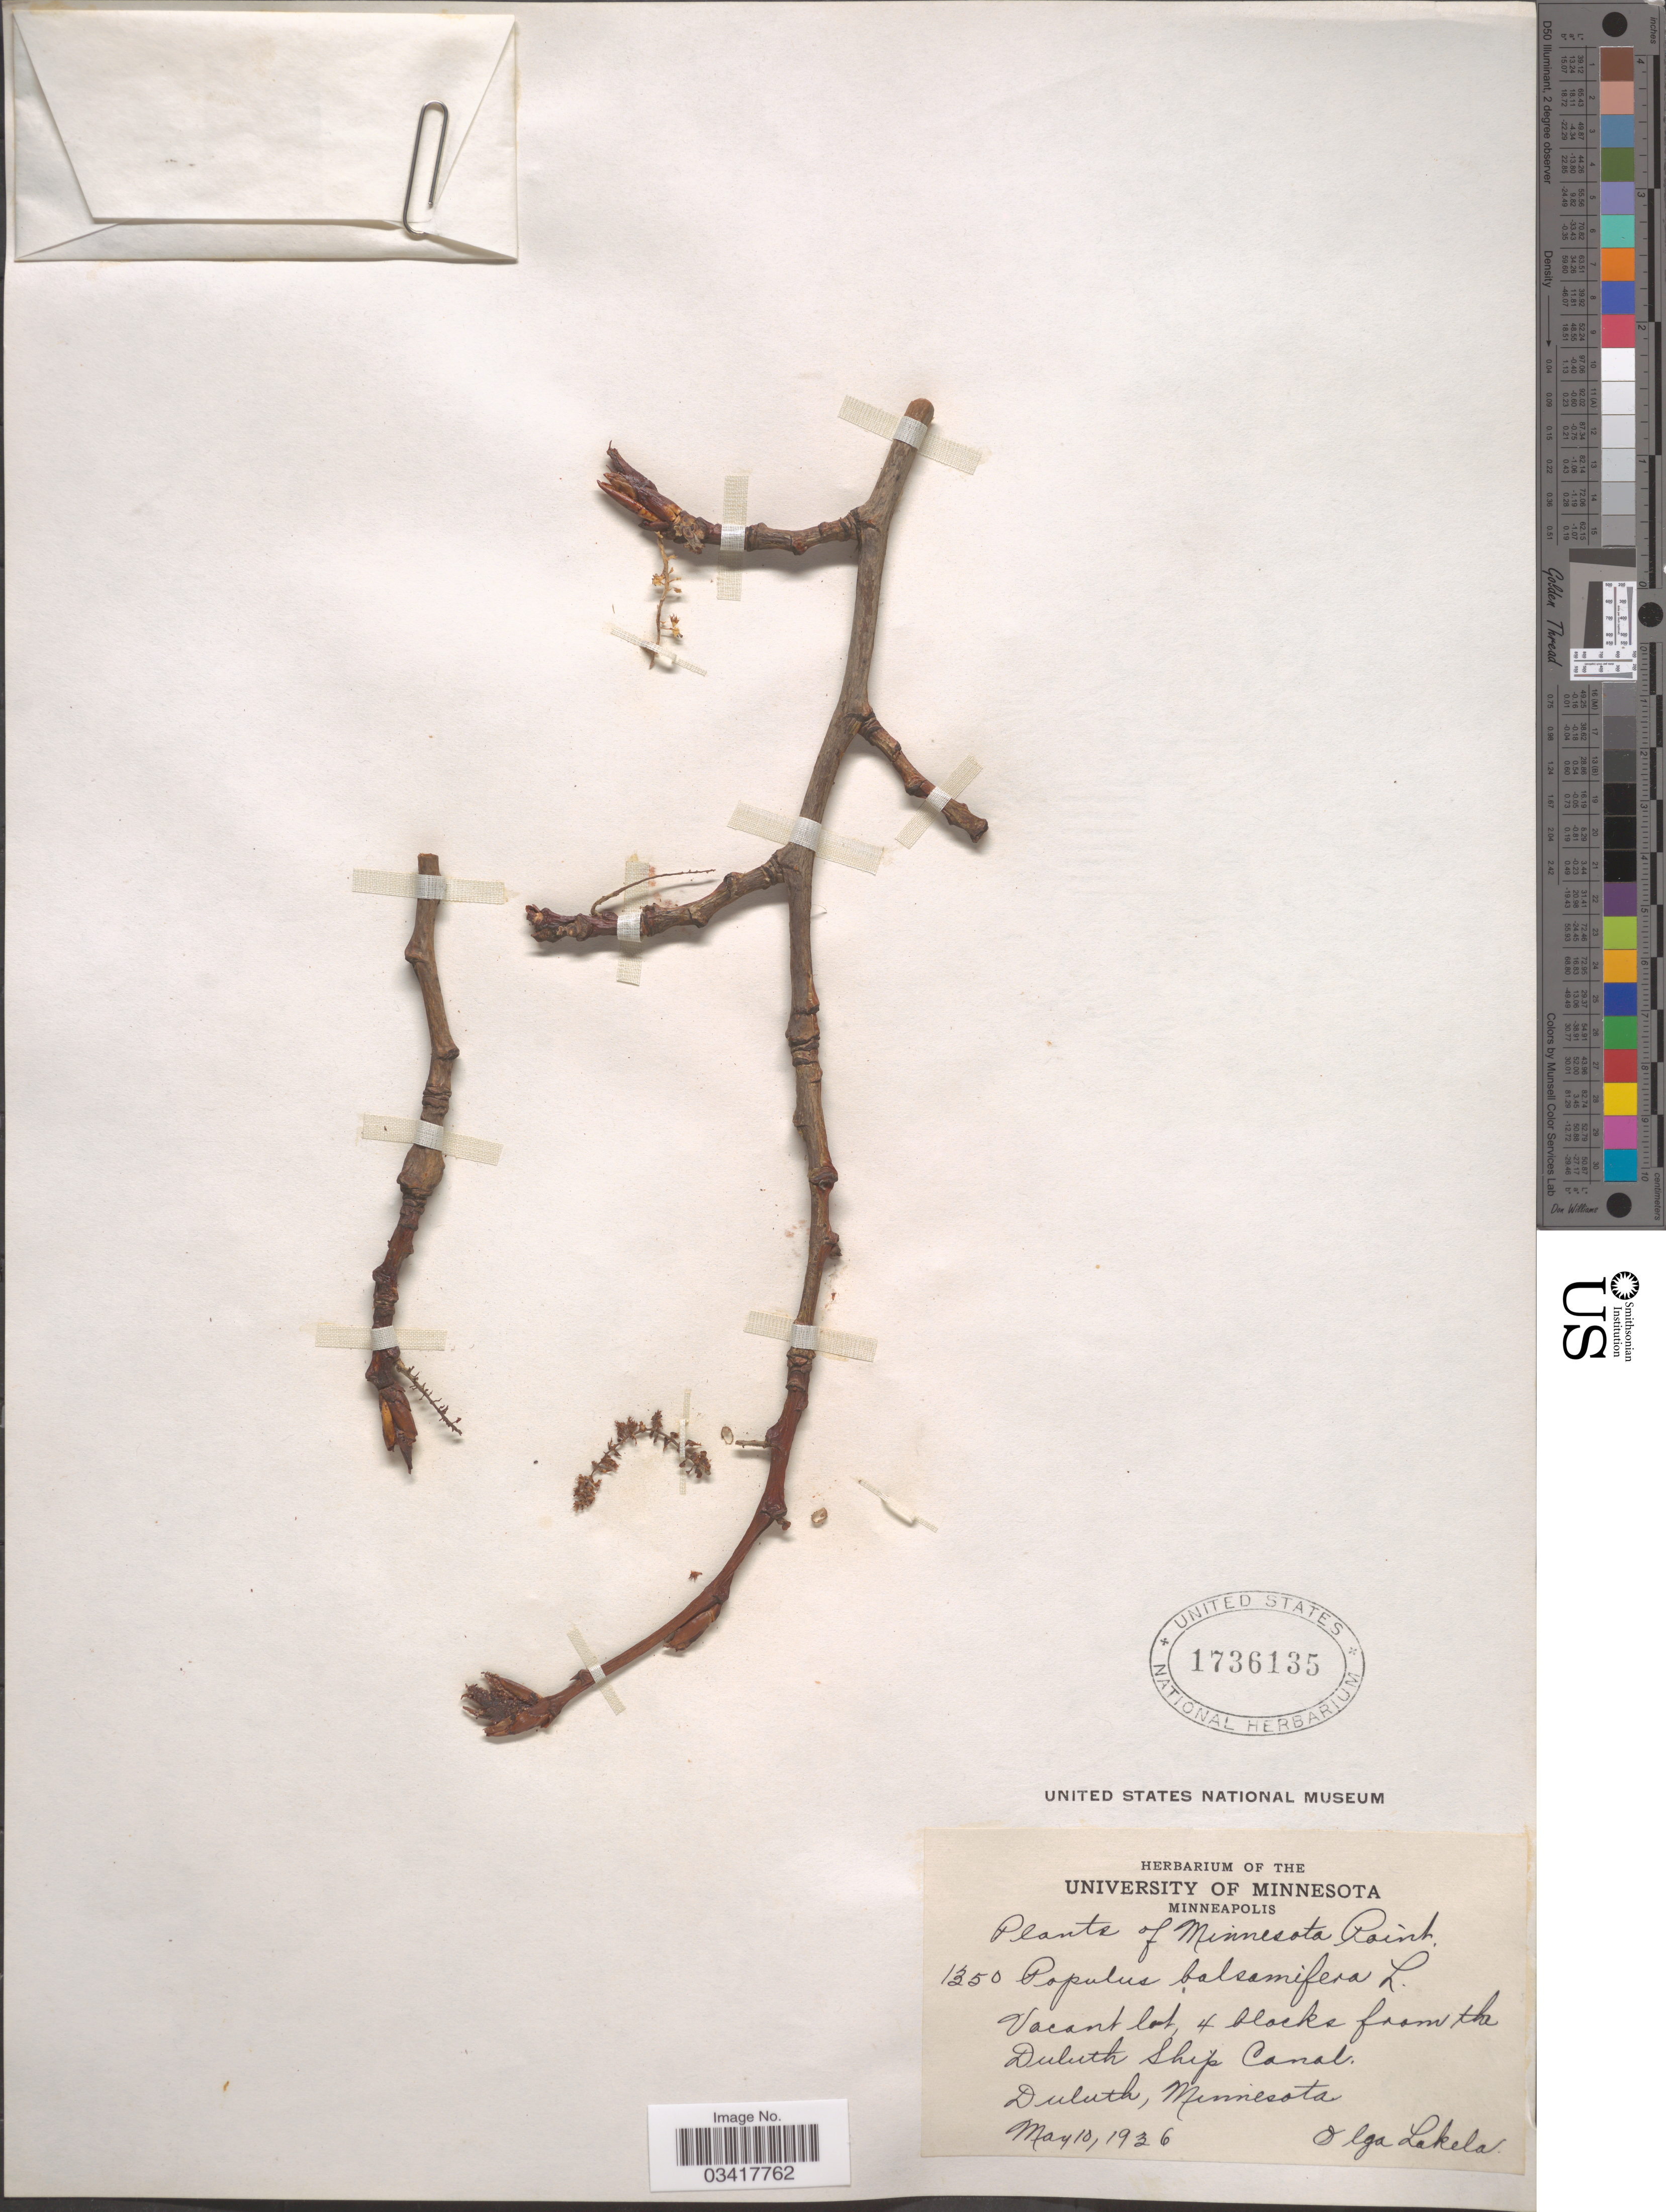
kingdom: Plantae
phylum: Tracheophyta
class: Magnoliopsida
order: Malpighiales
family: Salicaceae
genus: Populus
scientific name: Populus balsamifera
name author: L.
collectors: O. K. Lakela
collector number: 1350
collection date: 1936-05-10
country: United States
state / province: Minnesota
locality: Minnesota Point. Vacant lot, 4 blocks from the Duluth Ship Canal. Duluth.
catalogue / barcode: US 1736135